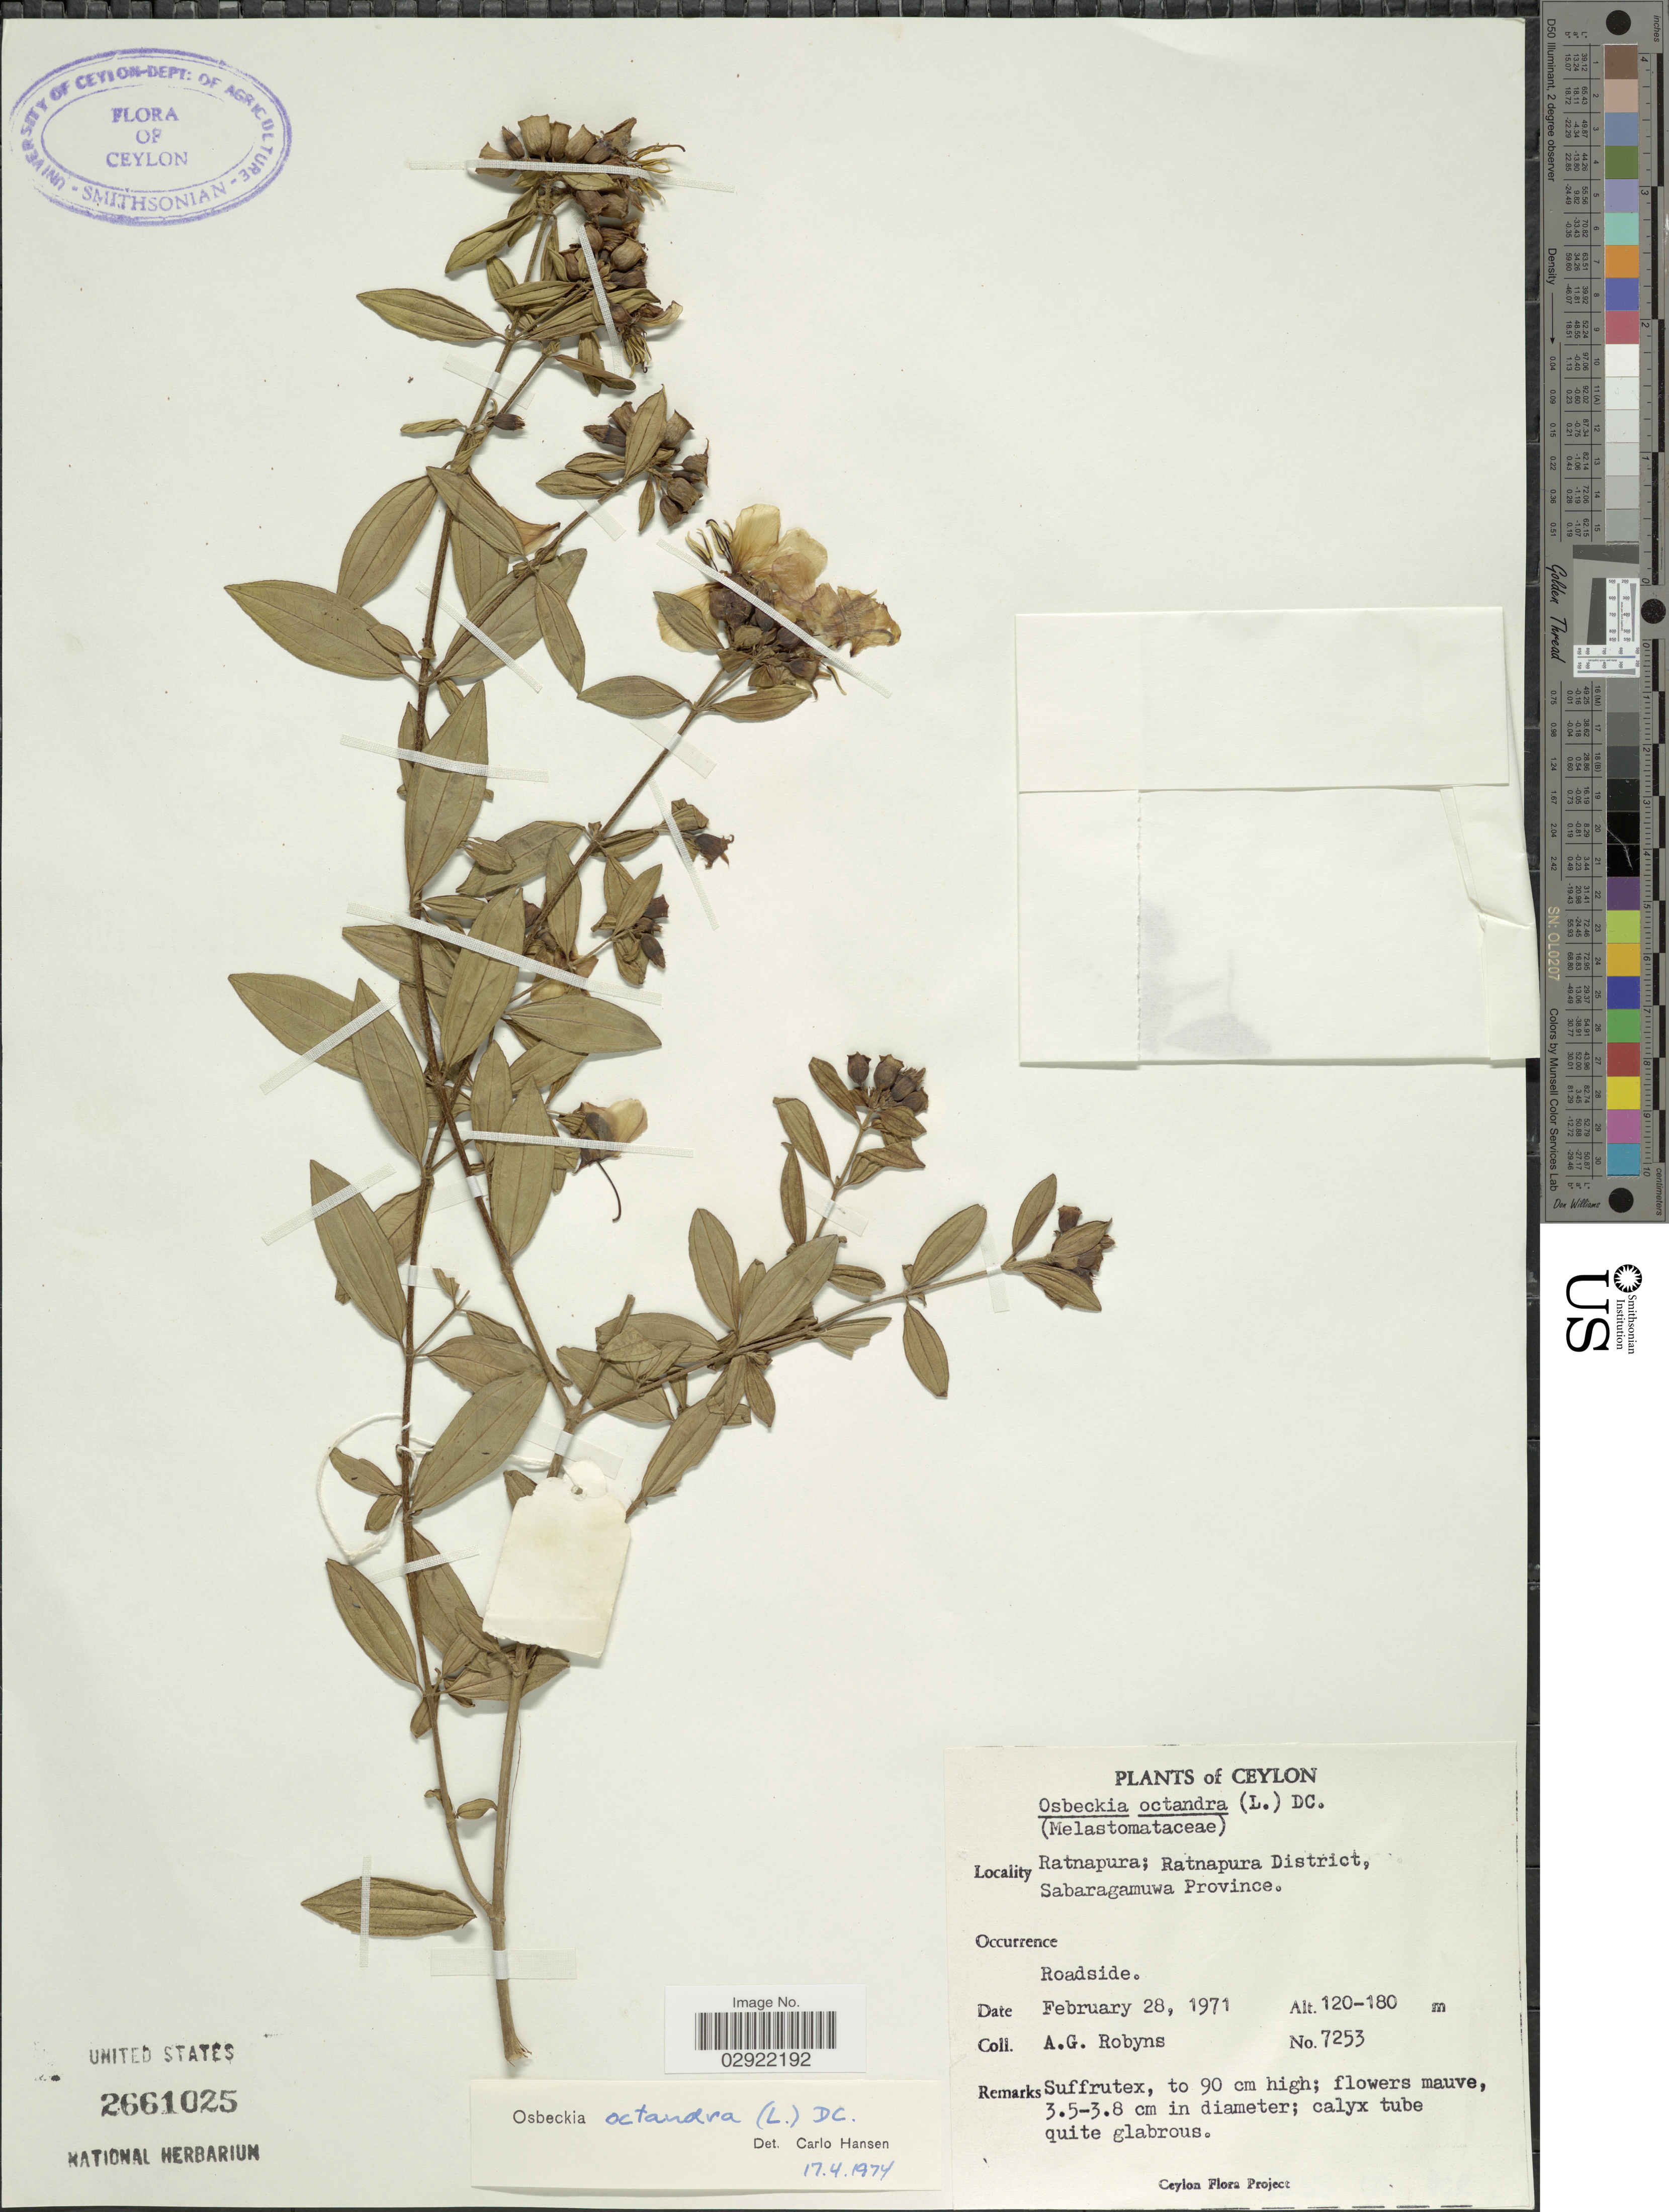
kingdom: Plantae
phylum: Tracheophyta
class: Magnoliopsida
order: Myrtales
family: Melastomataceae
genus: Osbeckia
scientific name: Osbeckia octandra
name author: DC.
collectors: A. Robyns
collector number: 7253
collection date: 1971-02-28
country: Sri Lanka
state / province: Sabaragamuwa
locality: Ceylon. Ratnapura; Ratnapura District.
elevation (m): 120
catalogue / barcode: US 2661025